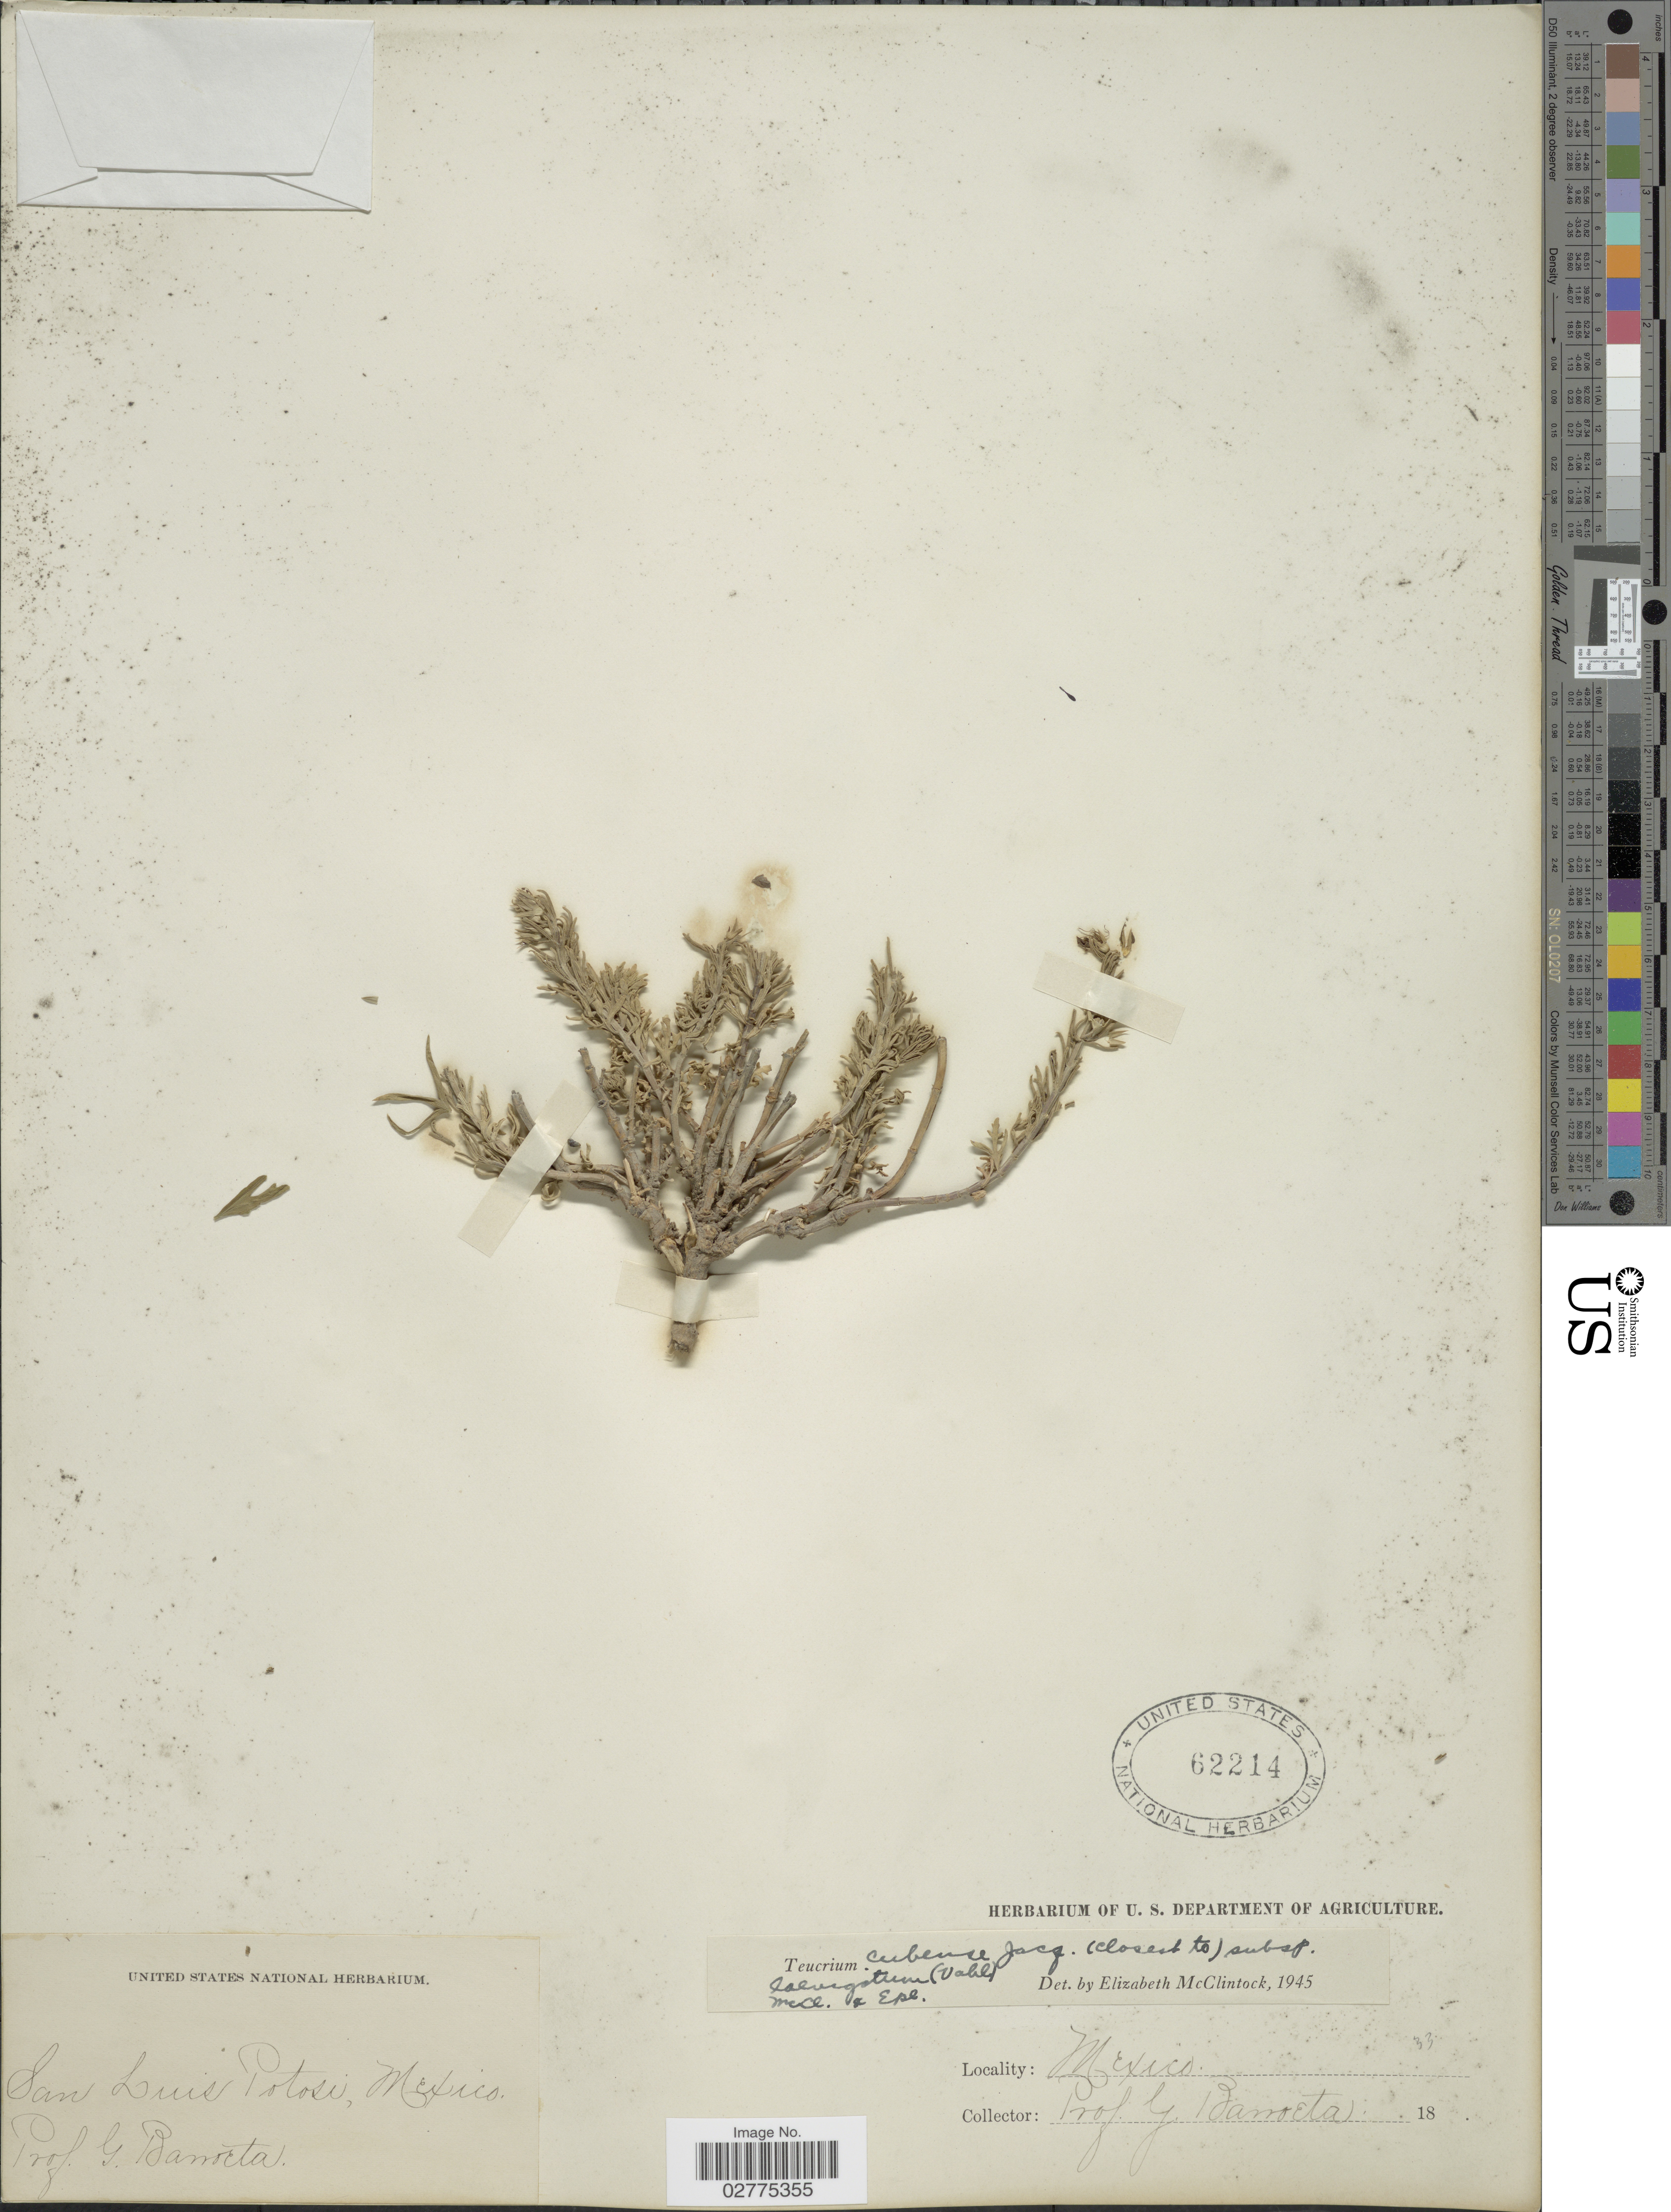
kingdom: Plantae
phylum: Tracheophyta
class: Magnoliopsida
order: Lamiales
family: Lamiaceae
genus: Teucrium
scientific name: Teucrium cubense subsp. laevigatum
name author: Jacq.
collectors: G. Barroeta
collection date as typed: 18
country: Mexico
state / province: San Luis Potosí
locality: San Luis Potosi, Mexico.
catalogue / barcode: US 62214